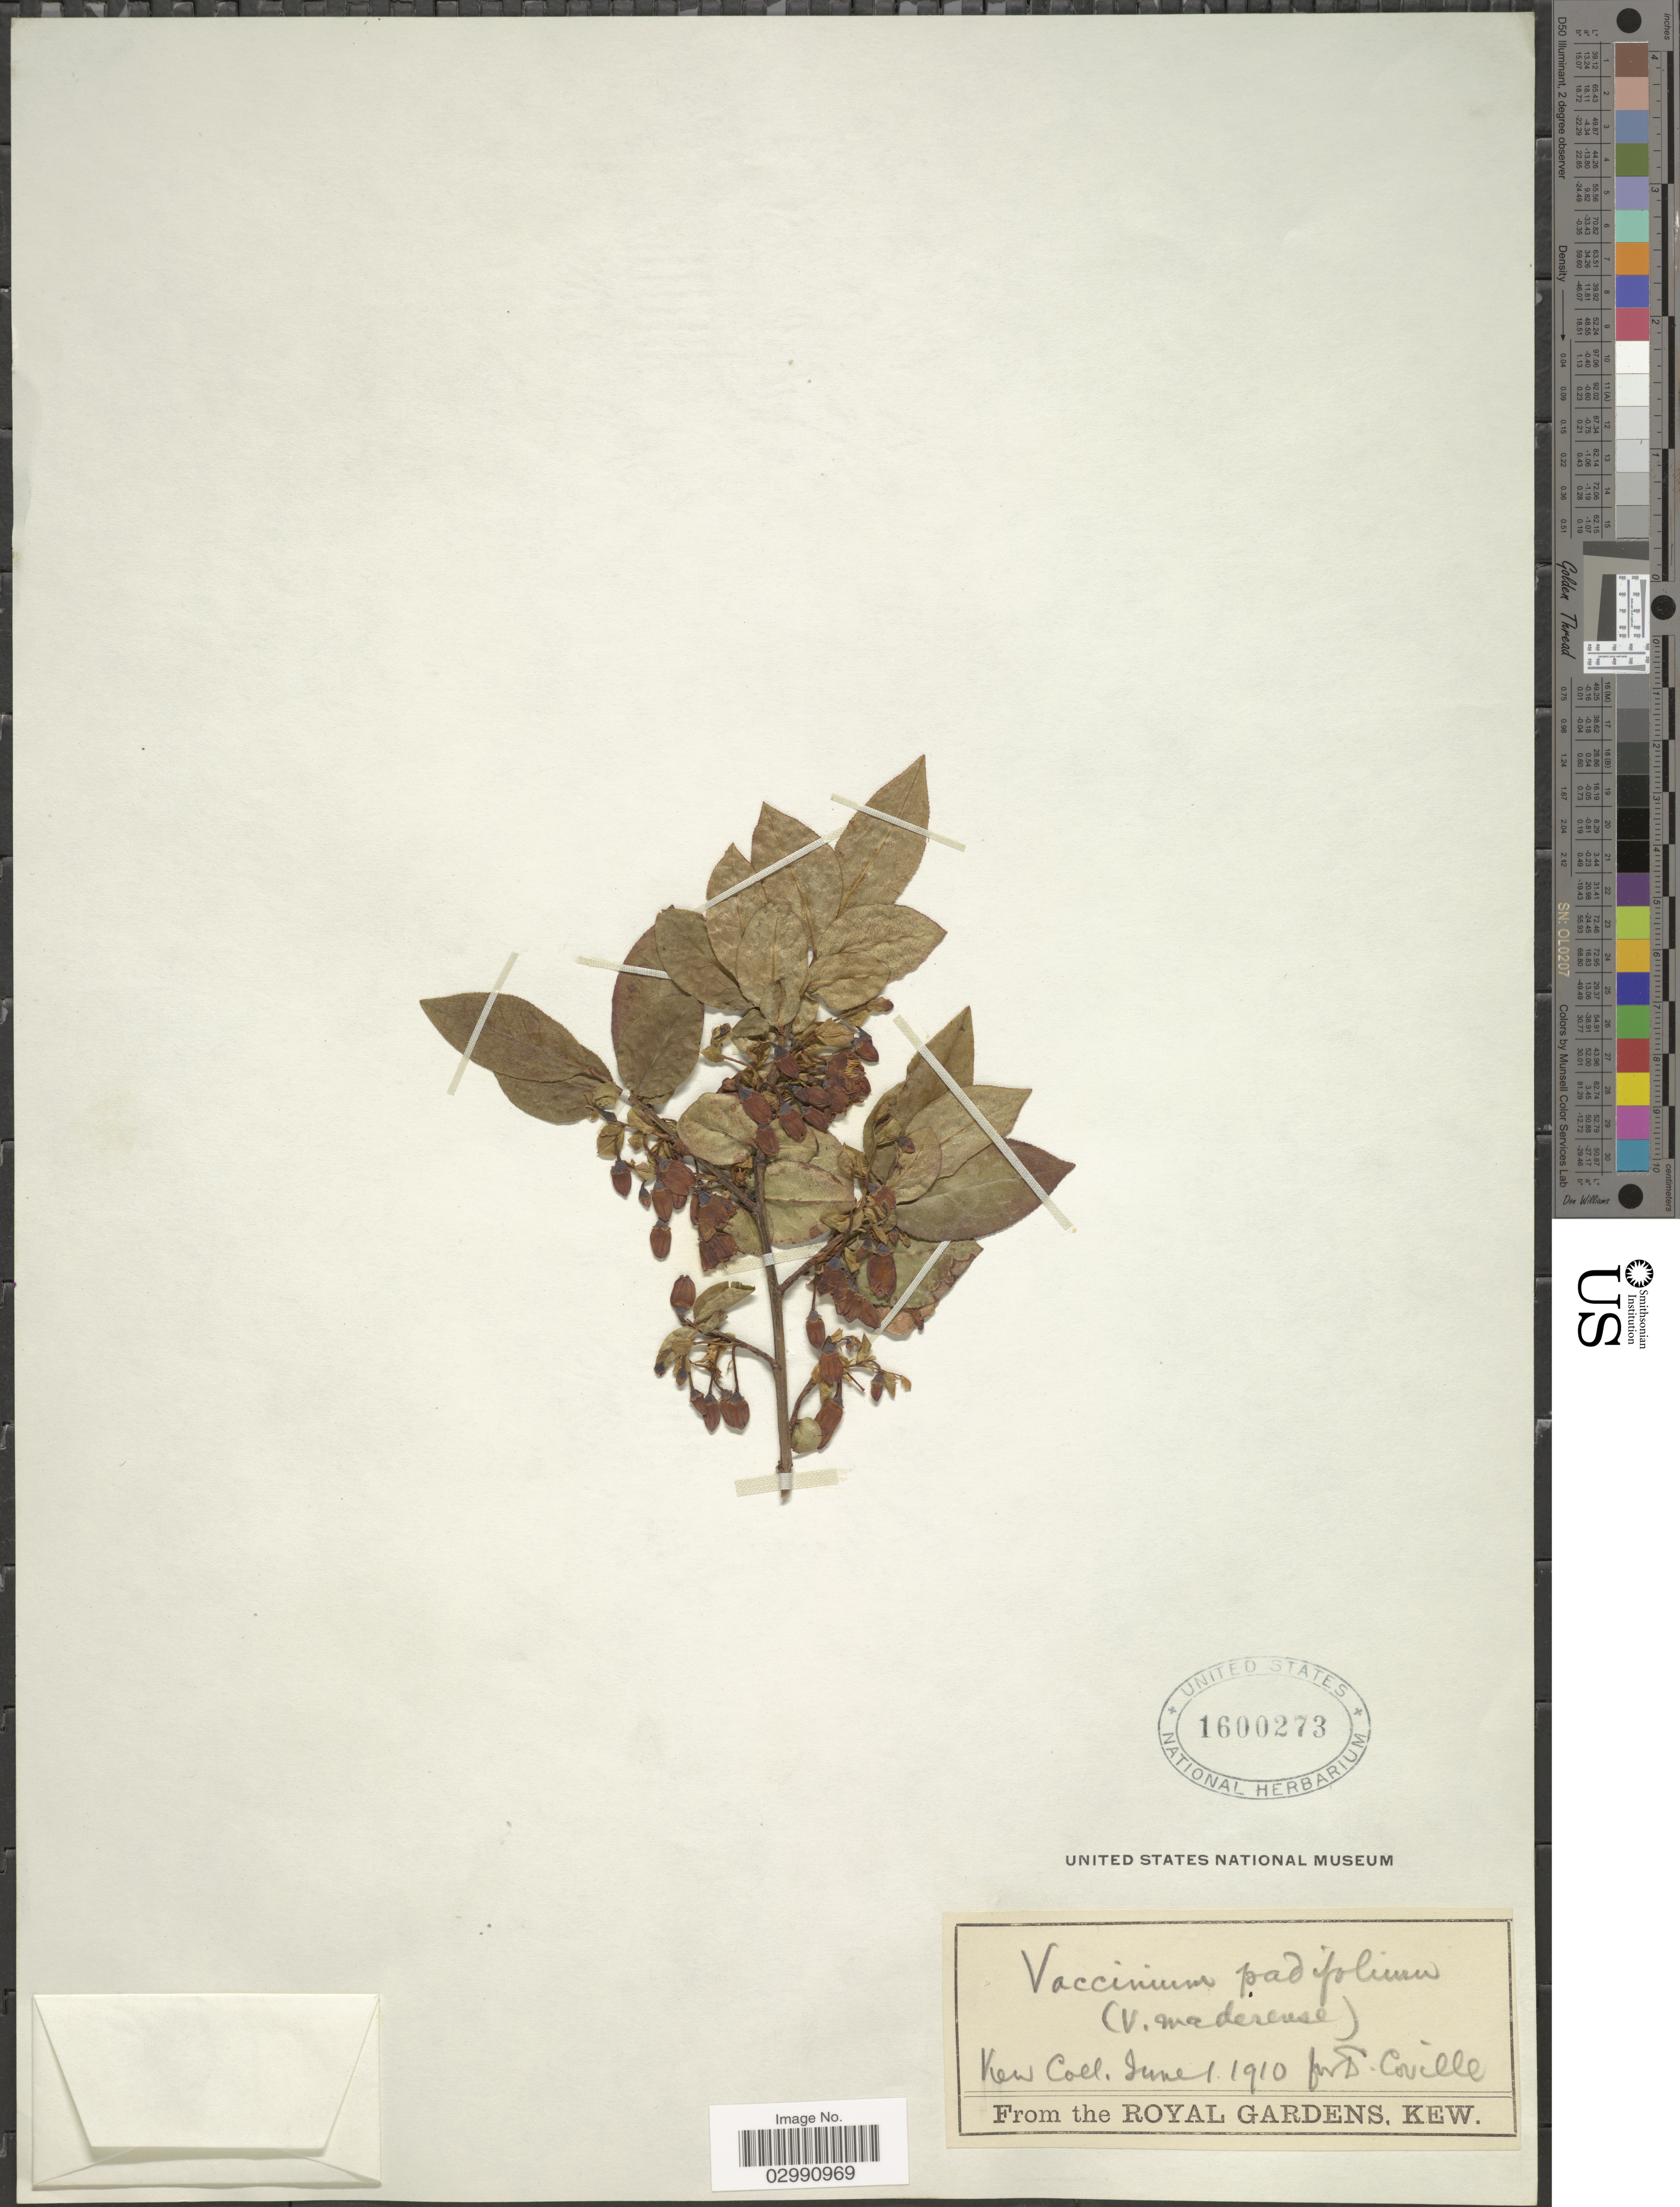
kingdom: Plantae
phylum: Tracheophyta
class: Magnoliopsida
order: Ericales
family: Ericaceae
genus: Vaccinium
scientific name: Vaccinium sp.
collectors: Coville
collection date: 1910-06-01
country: United Kingdom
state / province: England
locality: The Royal Gardens, Kew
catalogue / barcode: US 1600273